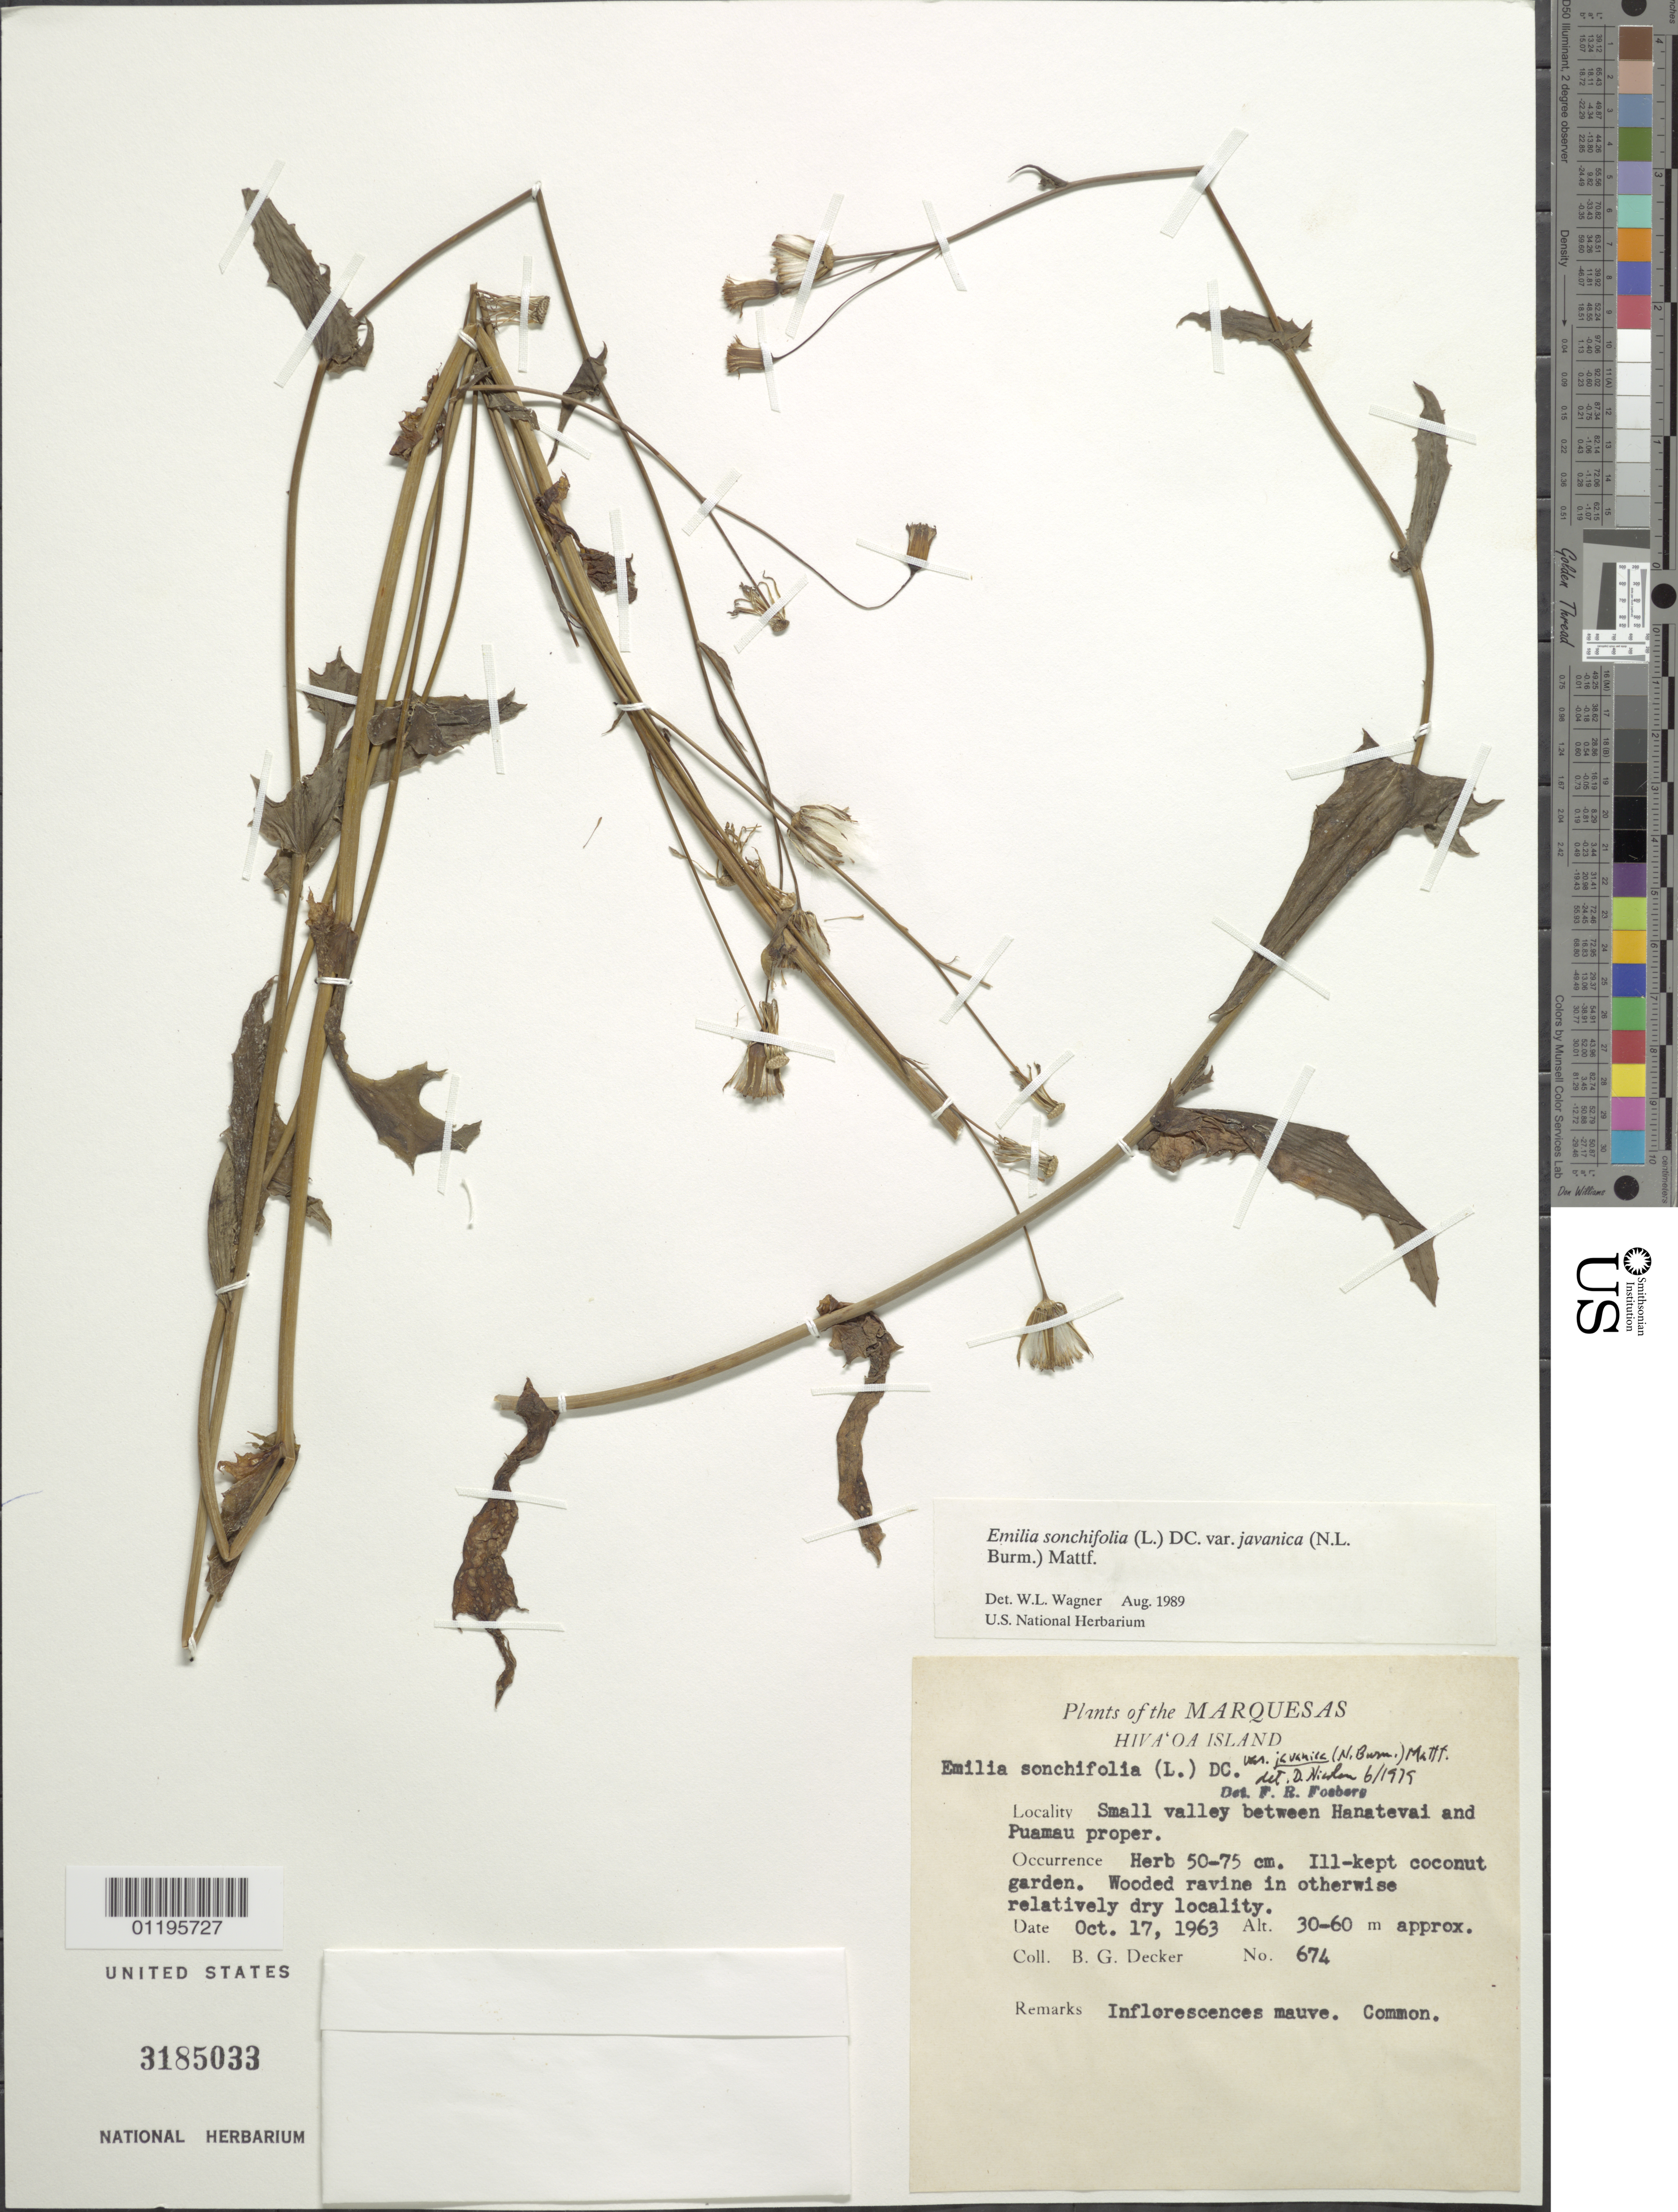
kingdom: Plantae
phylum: Tracheophyta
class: Magnoliopsida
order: Asterales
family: Asteraceae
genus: Emilia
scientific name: Emilia sonchifolia var. javanica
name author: (Burm. f.) Mattf.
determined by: Wagner, W. L., (BOT), Smithsonian Institution - National Museum of Natural History (UNITED STATES)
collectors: B. G. Decker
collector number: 674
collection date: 1963-10-17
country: French Polynesia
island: Hiva Oa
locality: small valley between Hanatevai and Puamau proper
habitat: Wooded ravine in otherwise dry locality. Ill kept coconut garden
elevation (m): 30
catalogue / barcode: US 3185033